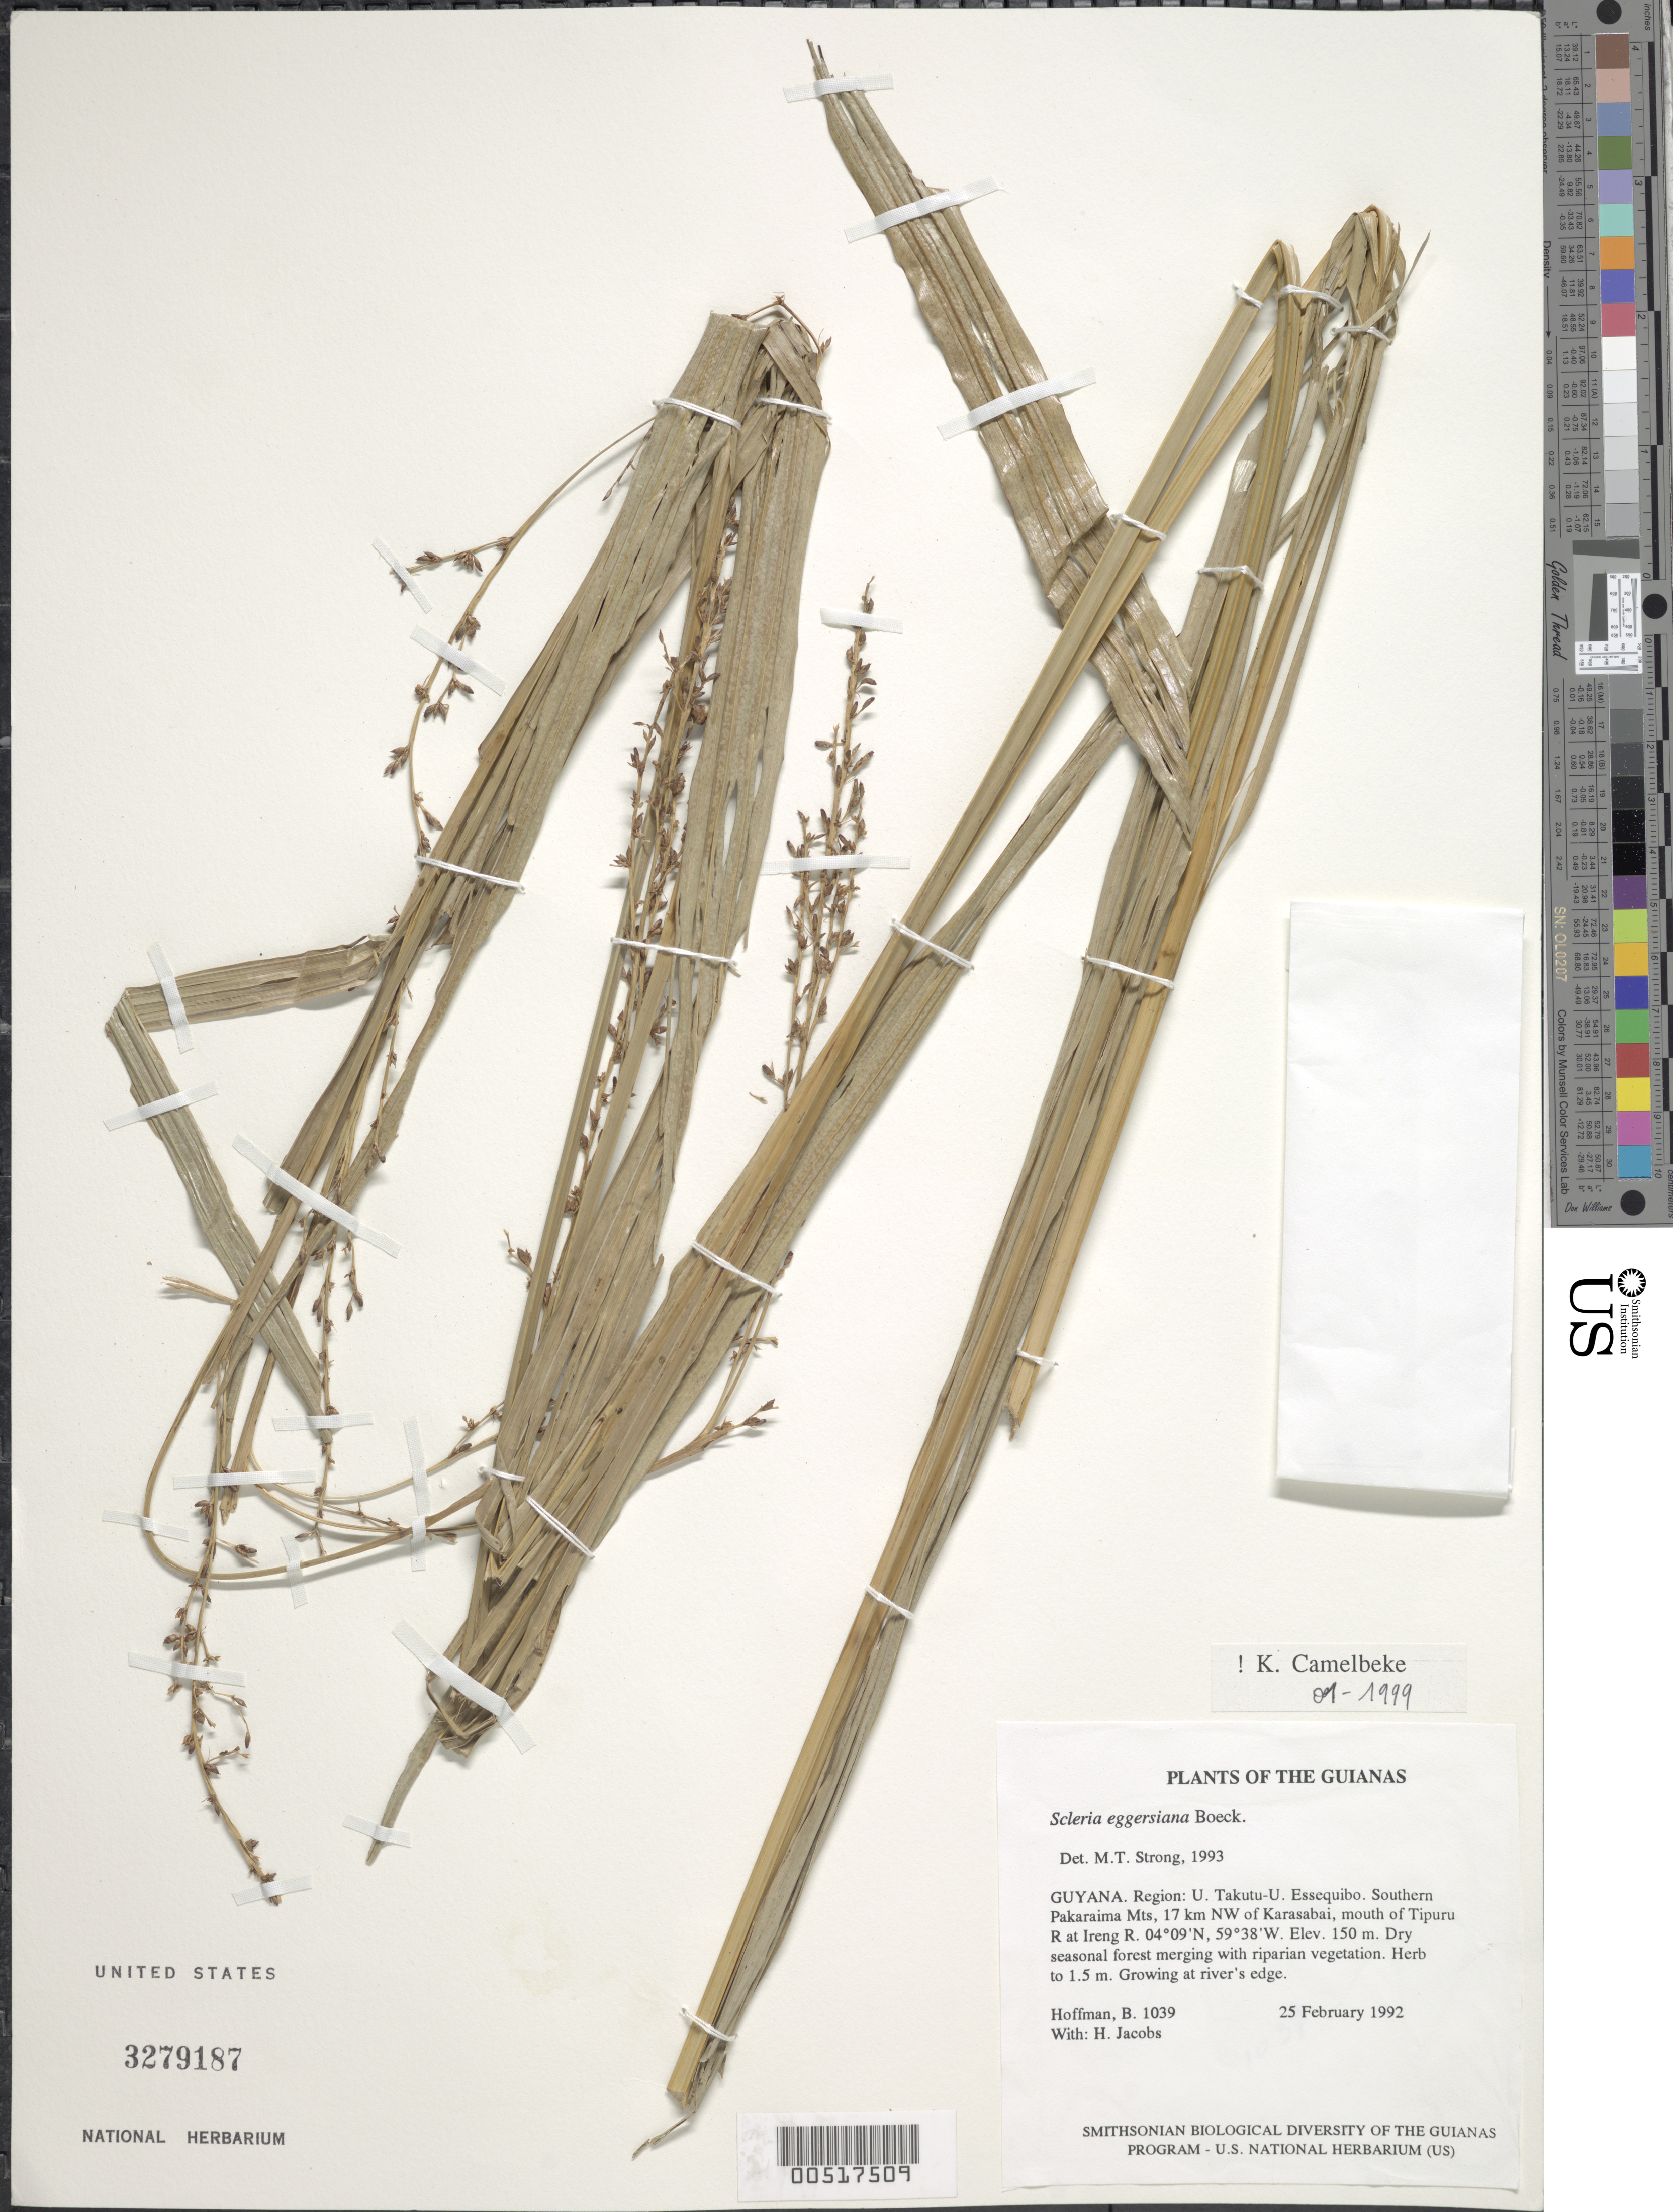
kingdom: Plantae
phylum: Tracheophyta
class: Liliopsida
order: Poales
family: Cyperaceae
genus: Scleria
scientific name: Scleria eggersiana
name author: Boeckeler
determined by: Camelbeke, K.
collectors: B. Hoffman & H. Jacobs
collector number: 1039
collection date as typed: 25 February 1992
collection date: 1992-02-25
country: Guyana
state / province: U. Takutu-U. Essequibo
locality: Southern Pakaraima Mts, 17 km NW of Karasabai, mouth of Tipuru River at Ireng River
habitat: Dry seasonal forest merging with riparian vegetation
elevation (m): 150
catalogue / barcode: US 3279187